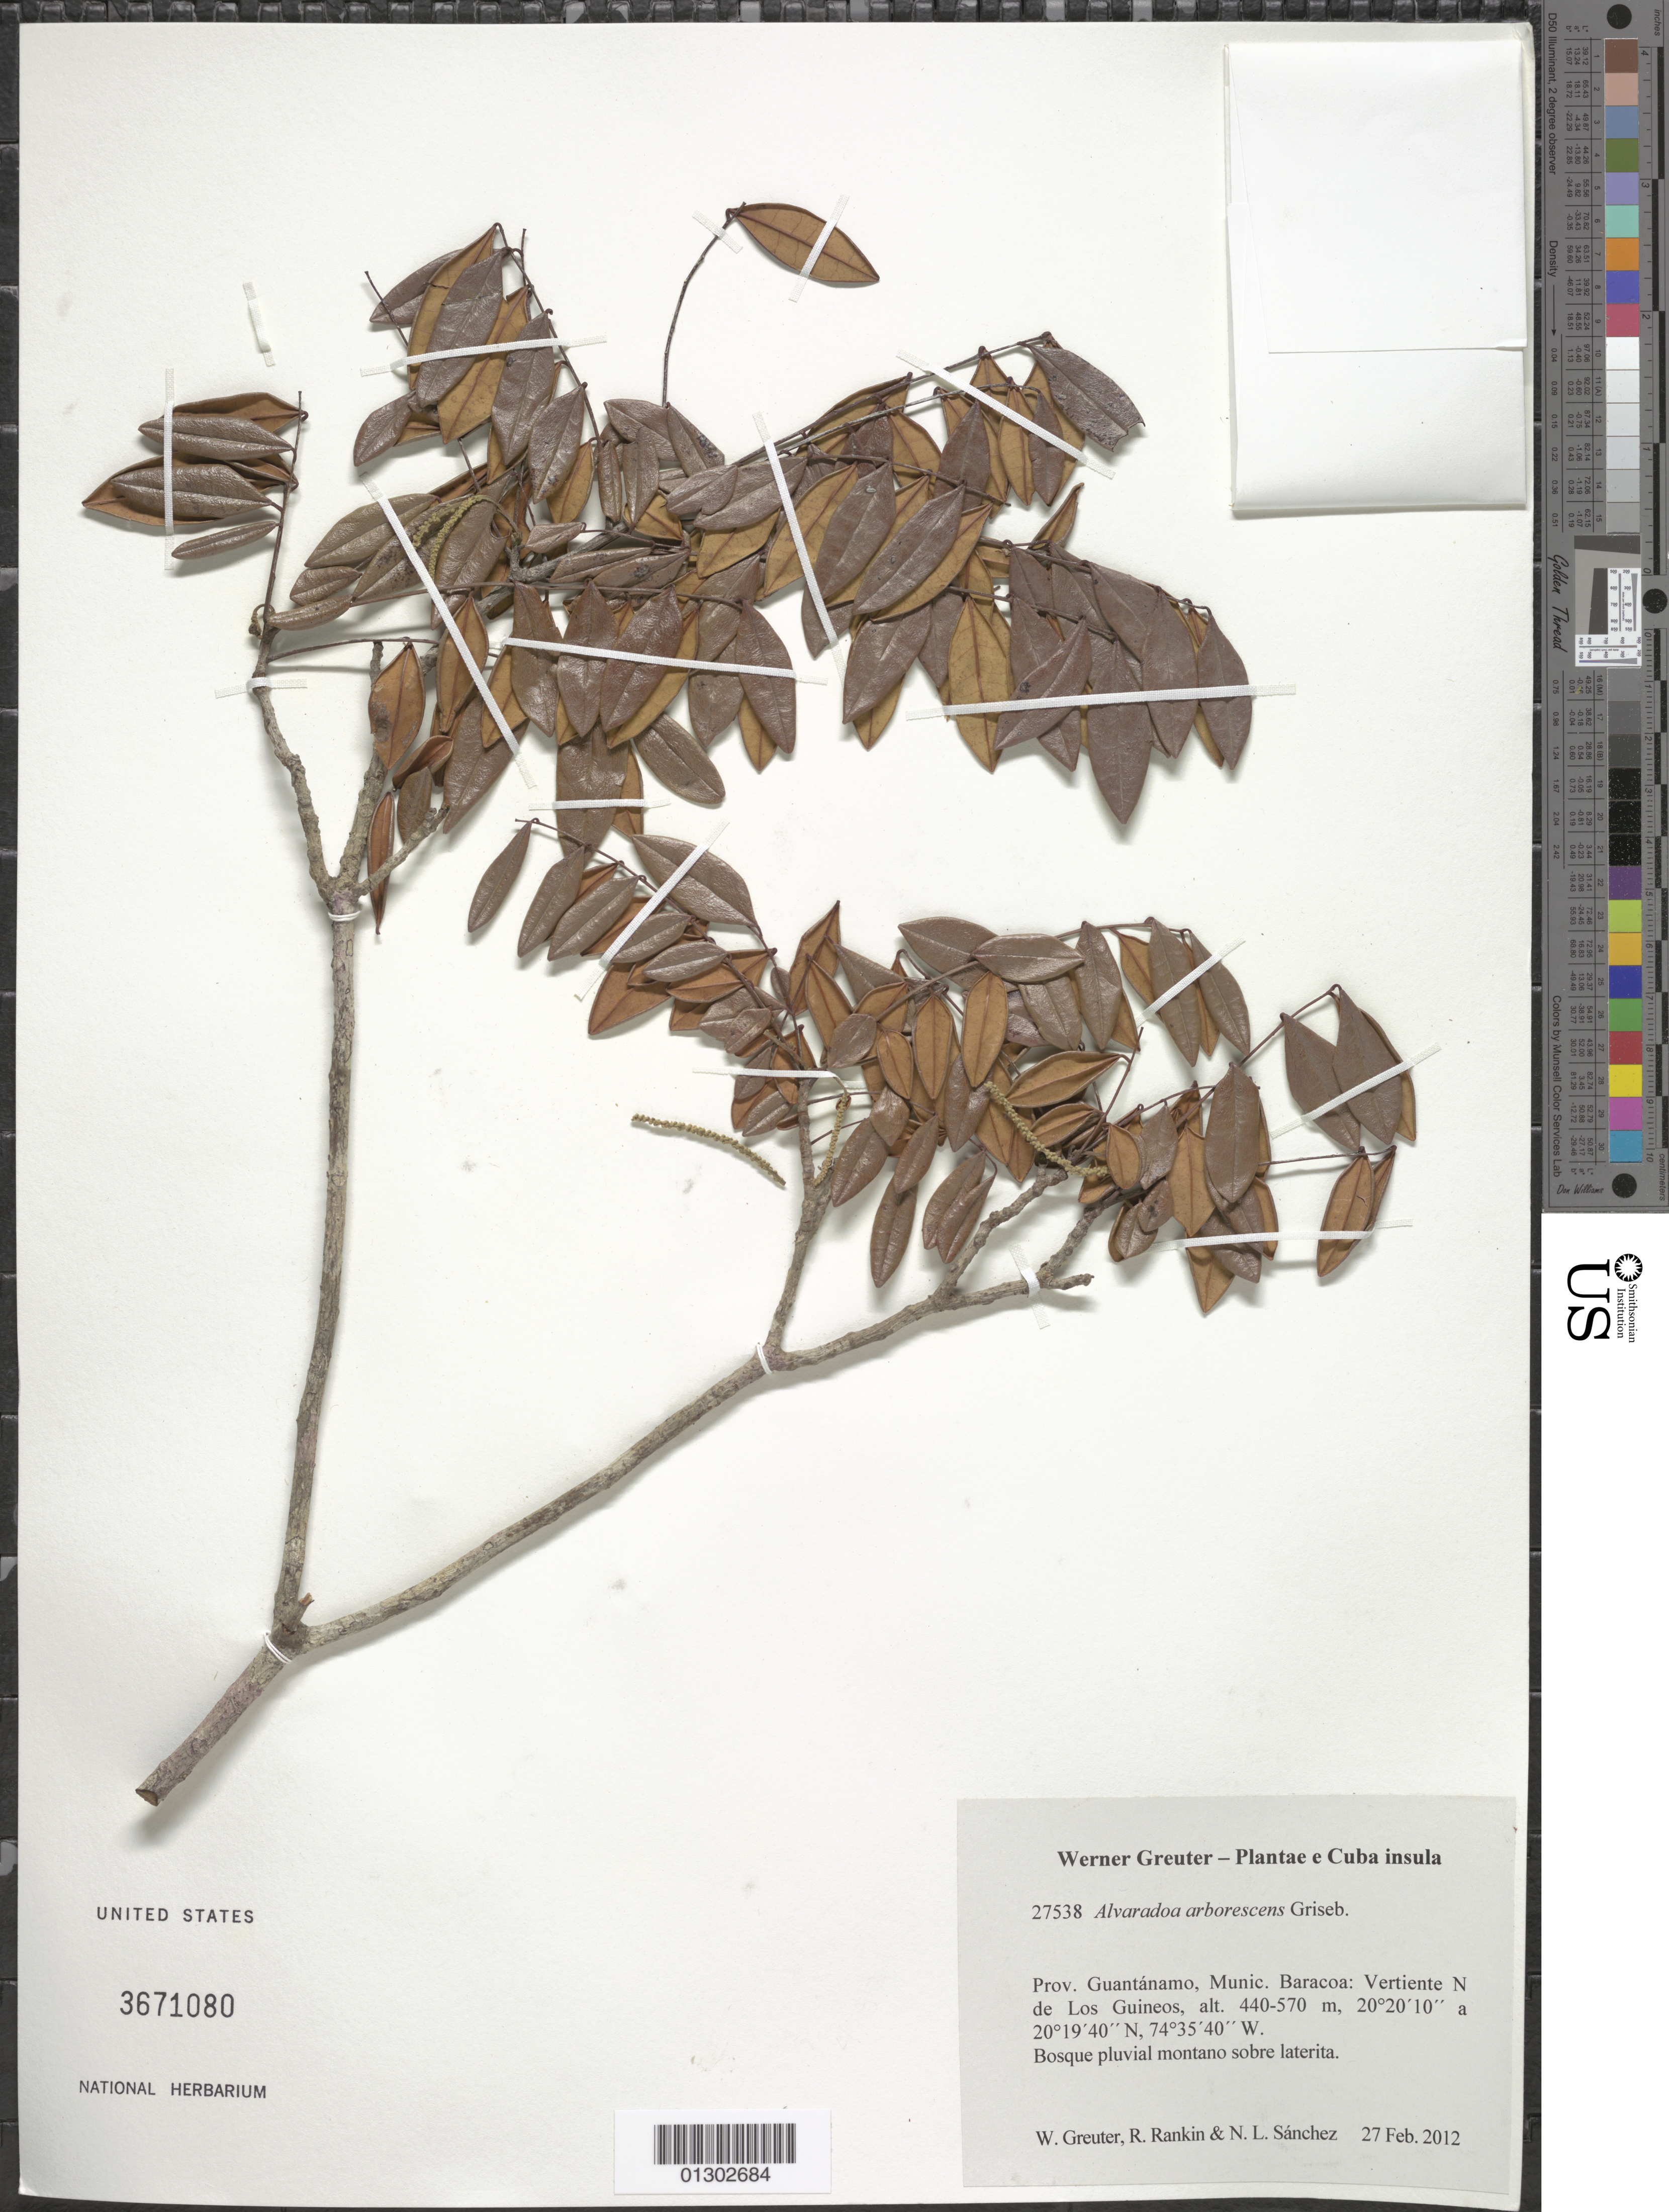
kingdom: Plantae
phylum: Tracheophyta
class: Magnoliopsida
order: Picramniales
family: Picramniaceae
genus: Alvaradoa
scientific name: Alvaradoa arborescens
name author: C. Wright in Griseb.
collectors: W. R. Greuter, R. Rankin Rodriguez & N. Sanchez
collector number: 27538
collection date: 2012-02-27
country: Cuba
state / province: Guantanamo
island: Cuba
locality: Munic. Baracoa; vertiente N de Los Guineos.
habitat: Bosque pluvial montano sobre laterita.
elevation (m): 440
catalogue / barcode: US 3671080